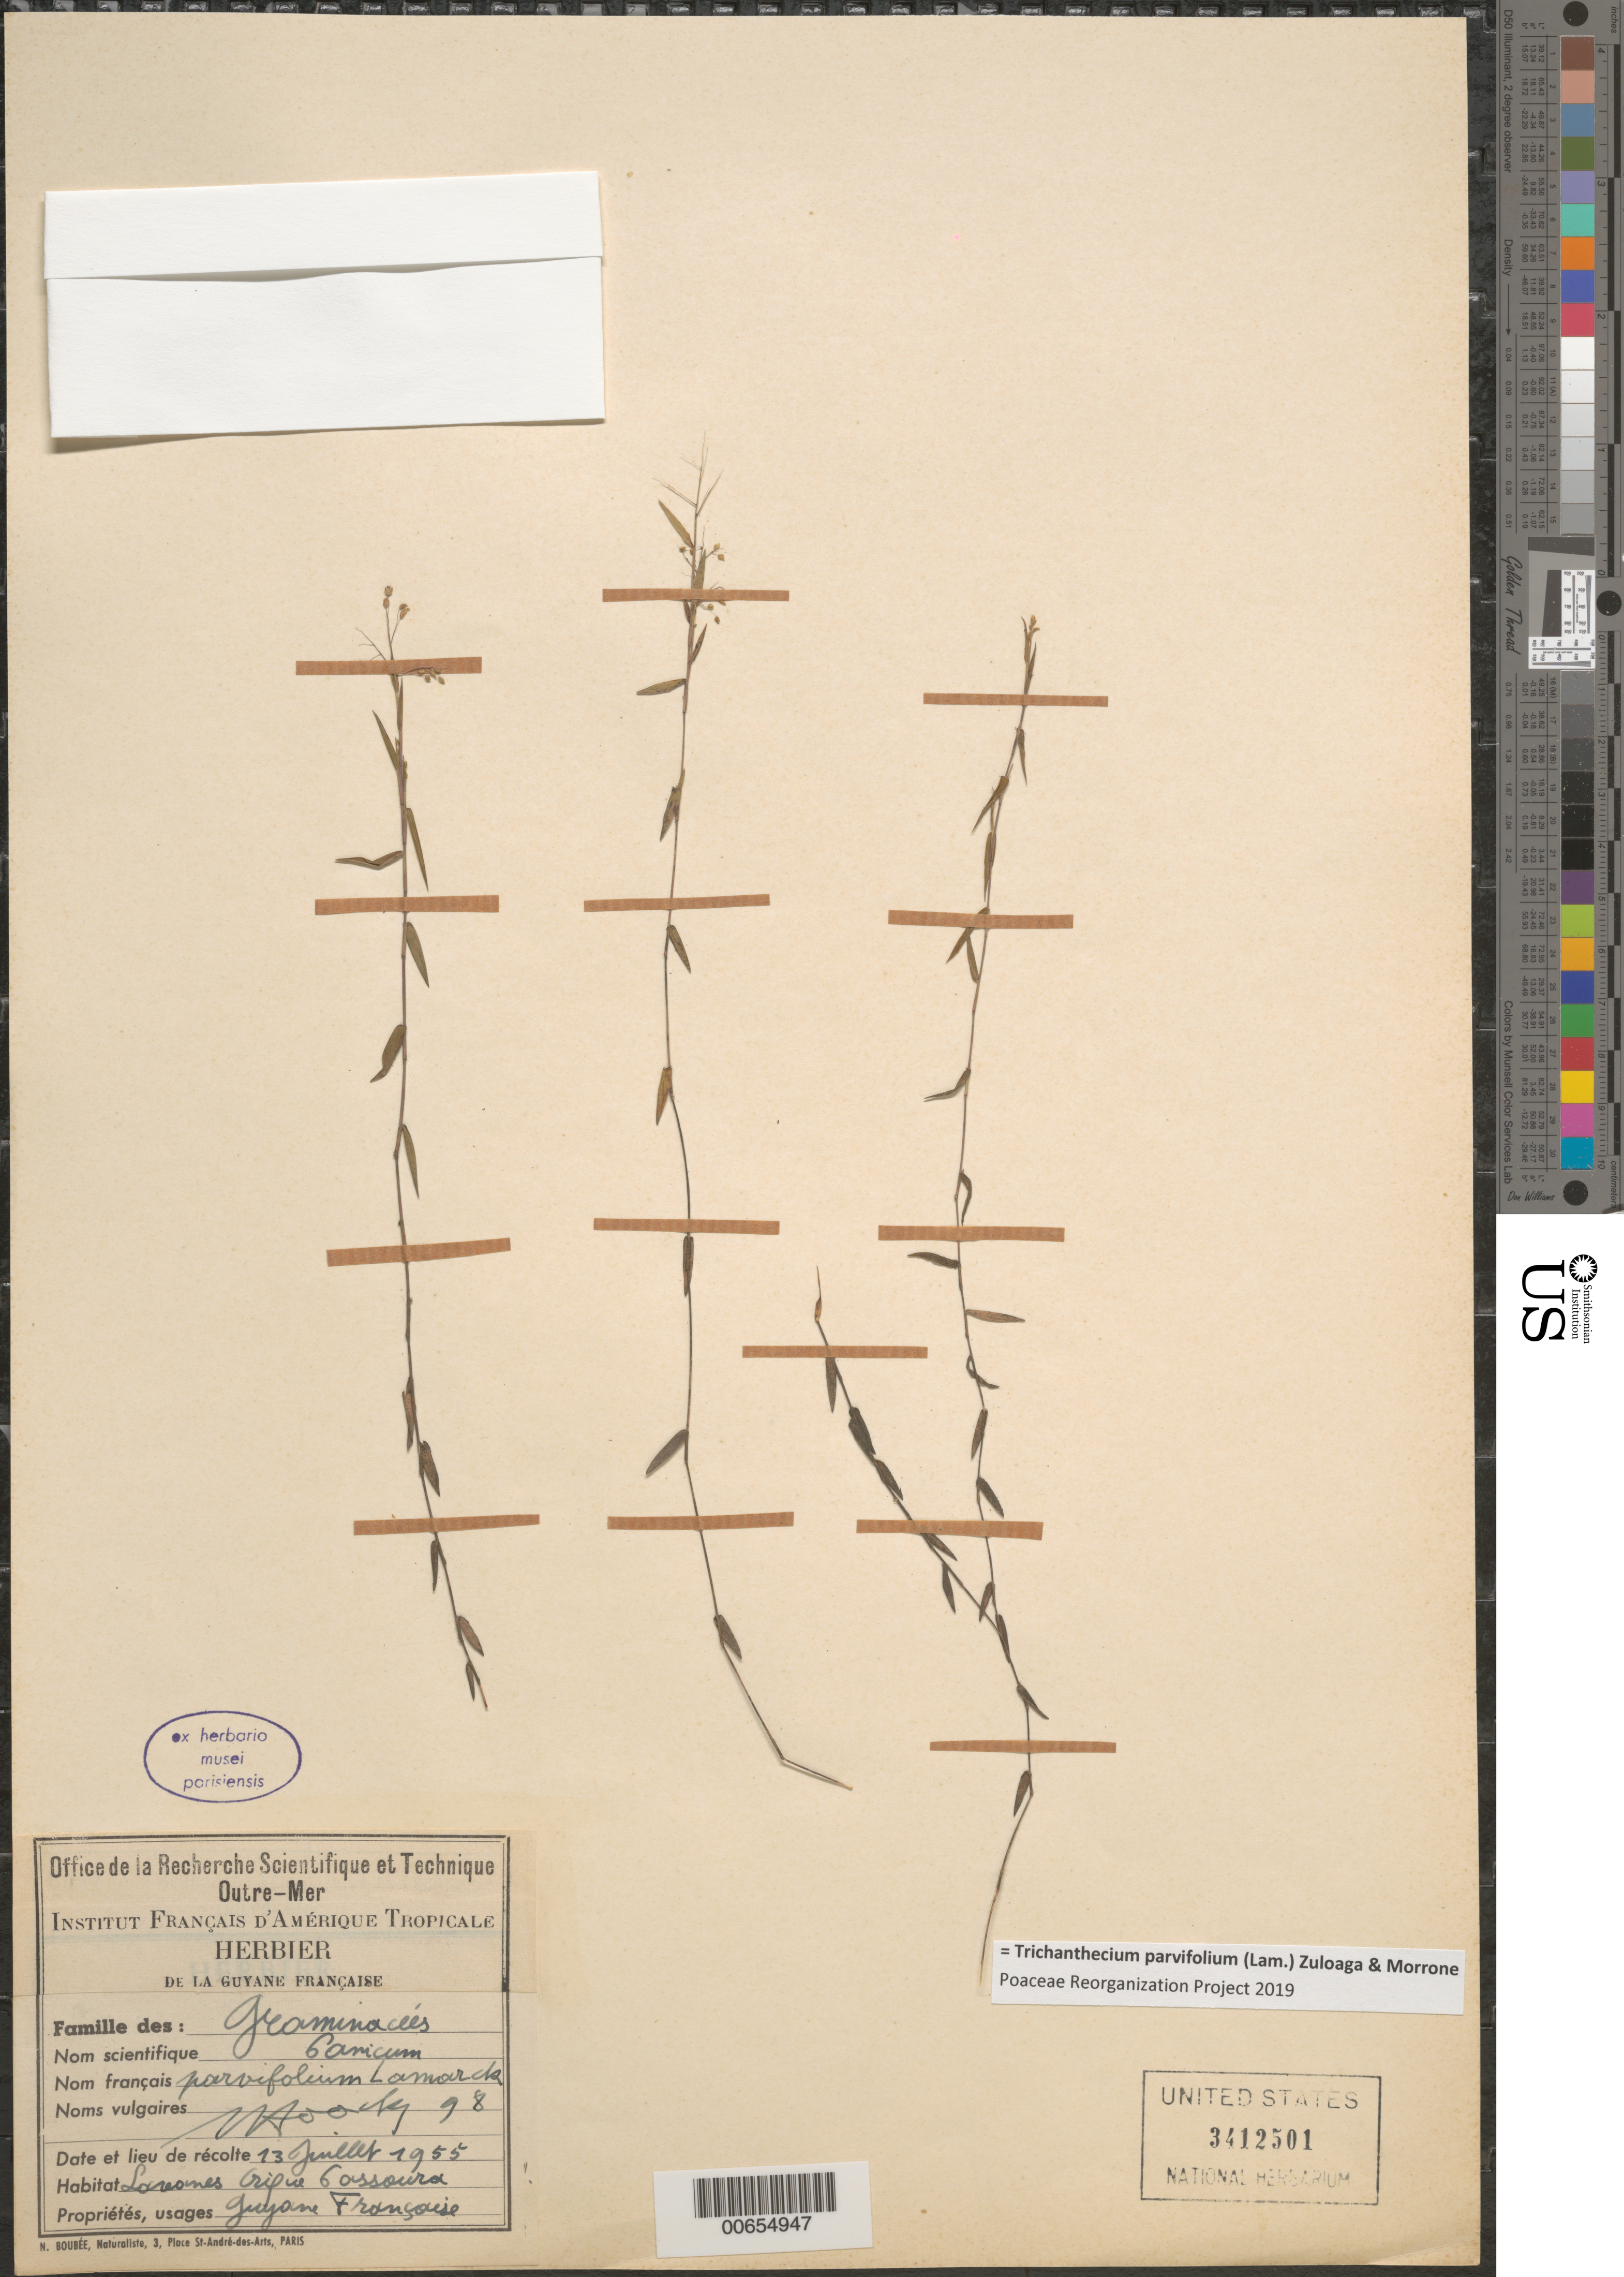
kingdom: Plantae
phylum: Tracheophyta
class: Liliopsida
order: Poales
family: Poaceae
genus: Trichanthecium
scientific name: Trichanthecium parvifolium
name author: (Lam.) Zuloaga & Morrone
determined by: Poaceae Reorganization Project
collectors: J. Hoock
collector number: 98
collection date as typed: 13-Jul-55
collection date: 1955-07-13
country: French Guiana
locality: Crique Passoura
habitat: Savanes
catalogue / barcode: US 3412501